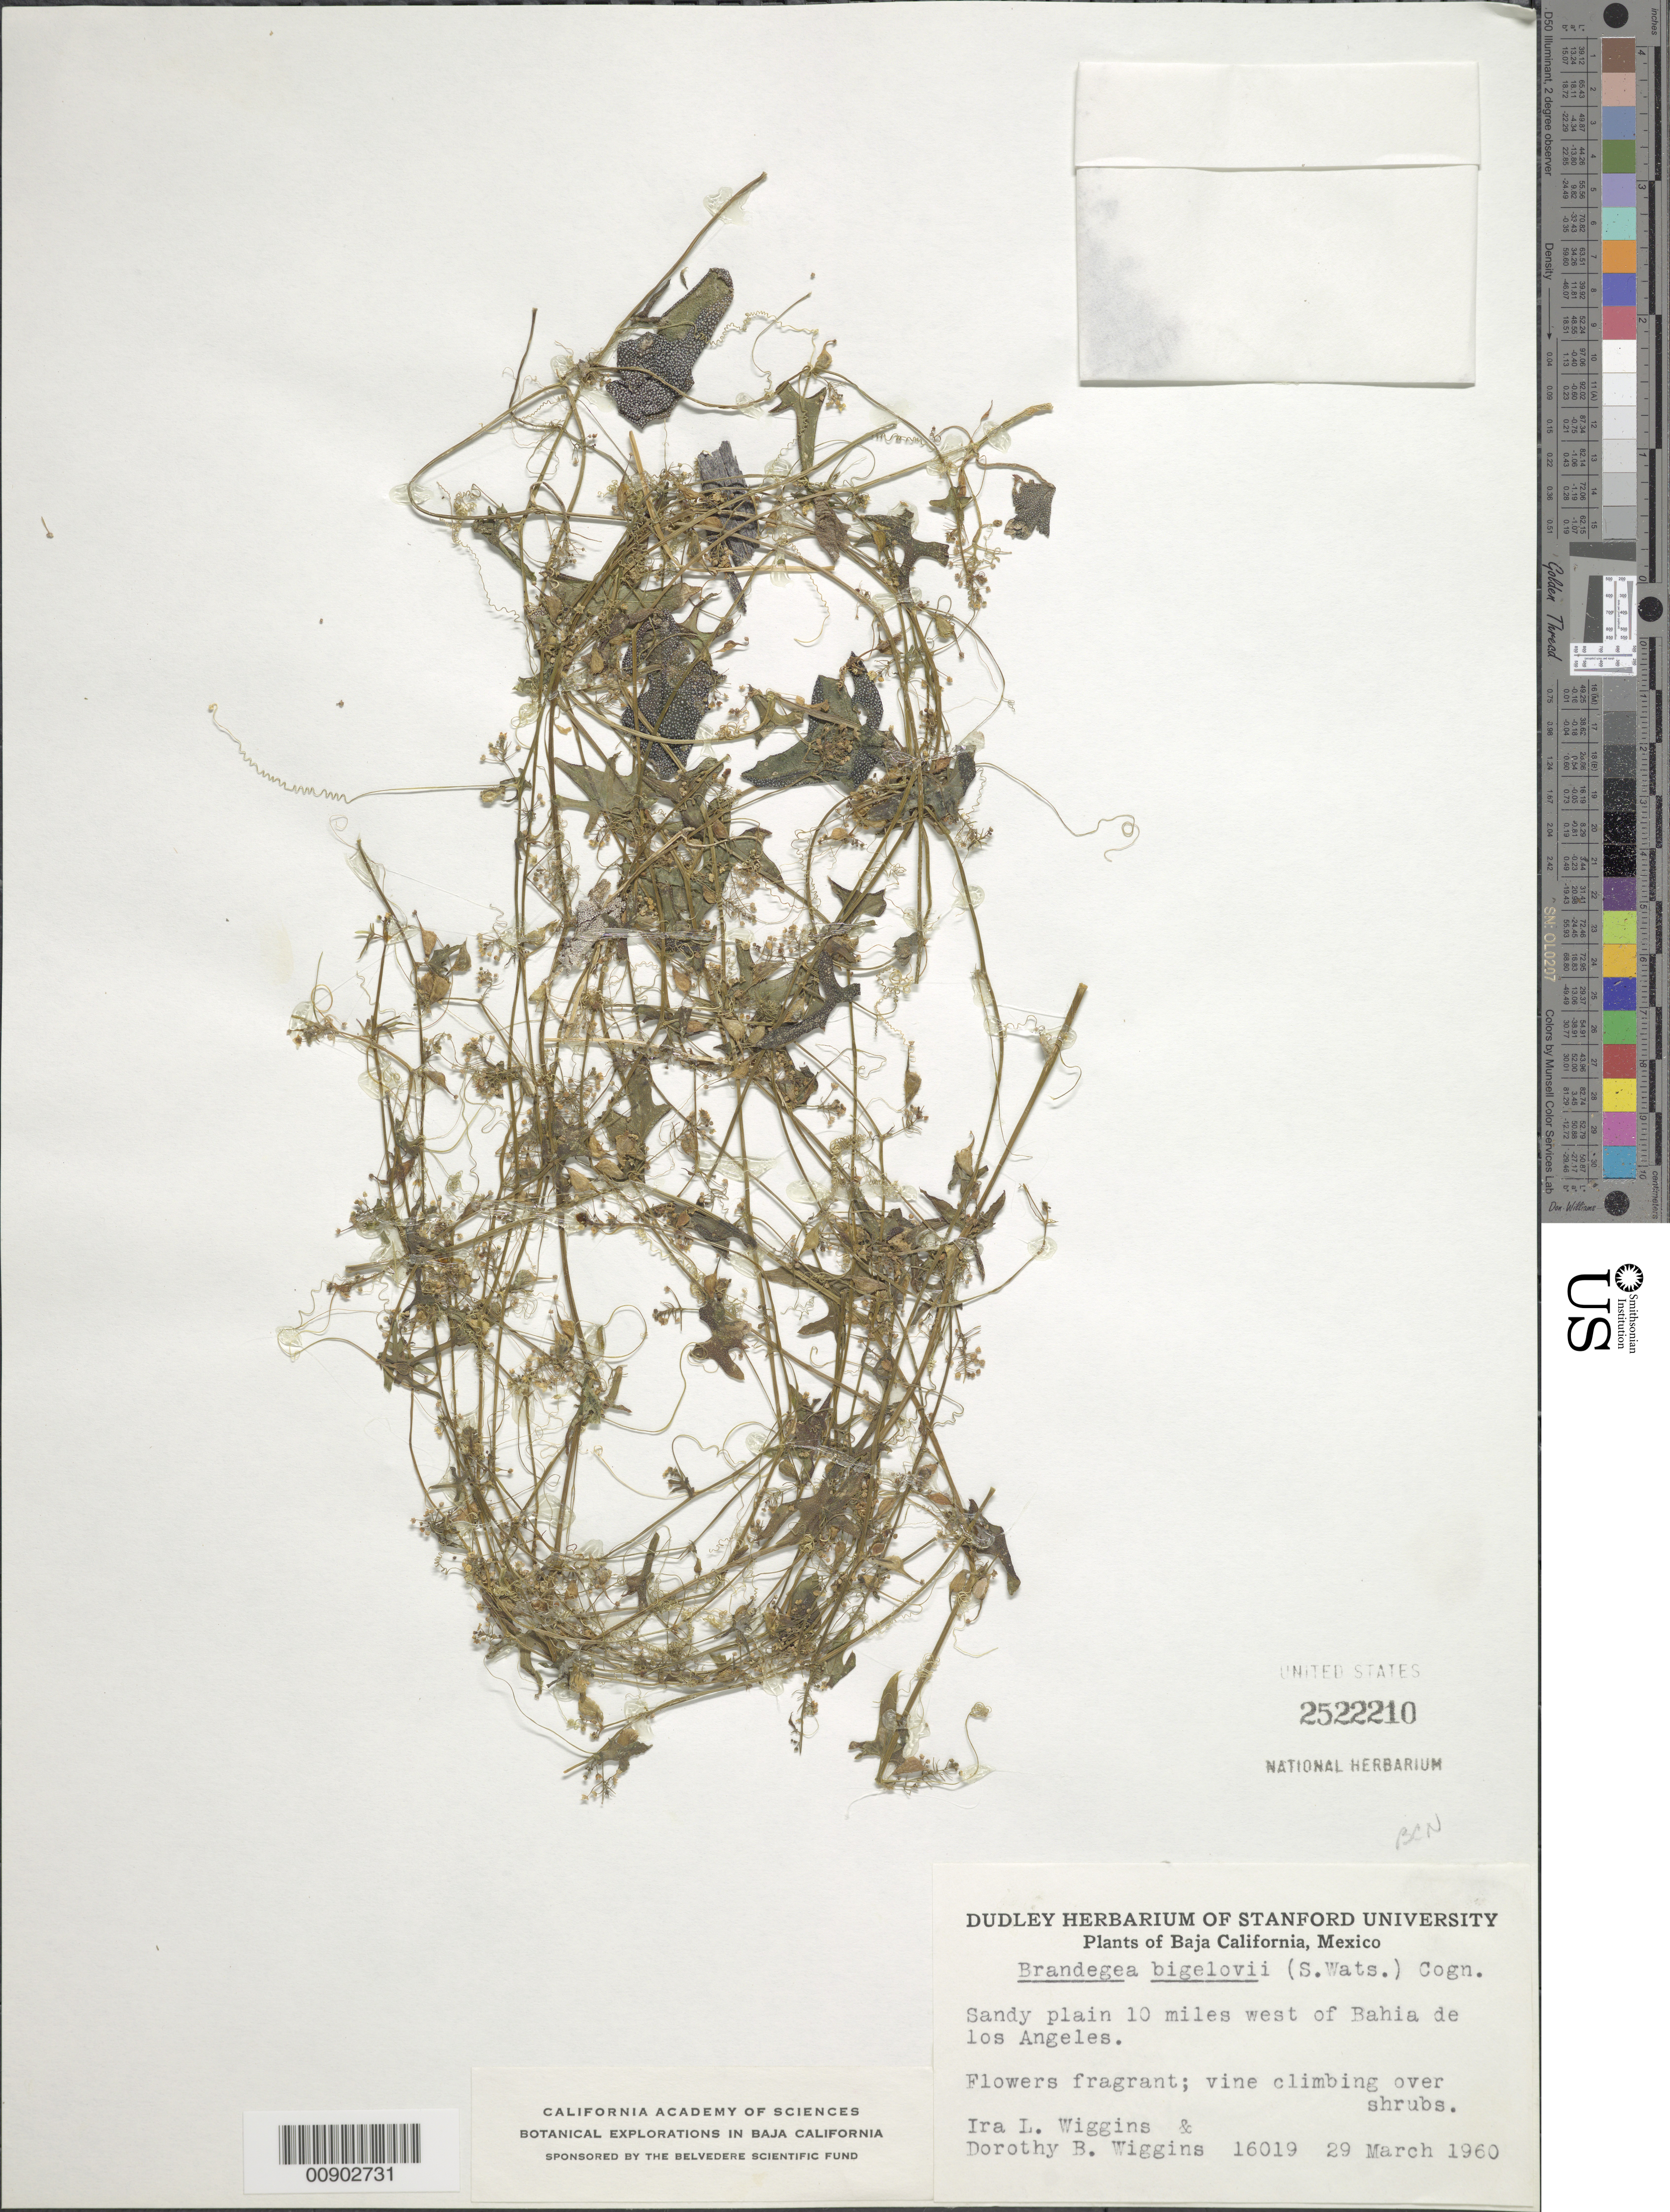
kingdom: Plantae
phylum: Tracheophyta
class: Magnoliopsida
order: Cucurbitales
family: Cucurbitaceae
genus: Brandegea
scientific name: Brandegea bigelovii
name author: (S. Watson) Cogn.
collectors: I. L. Wiggins & D. B. Wiggins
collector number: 16019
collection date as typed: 29 Mar 1960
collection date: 1960-03-29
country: Mexico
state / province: Baja California Norte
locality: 10 miles west of Bahía de los Angeles.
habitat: Sandy plain. Vine climbing over shrubs.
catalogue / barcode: US 2522210